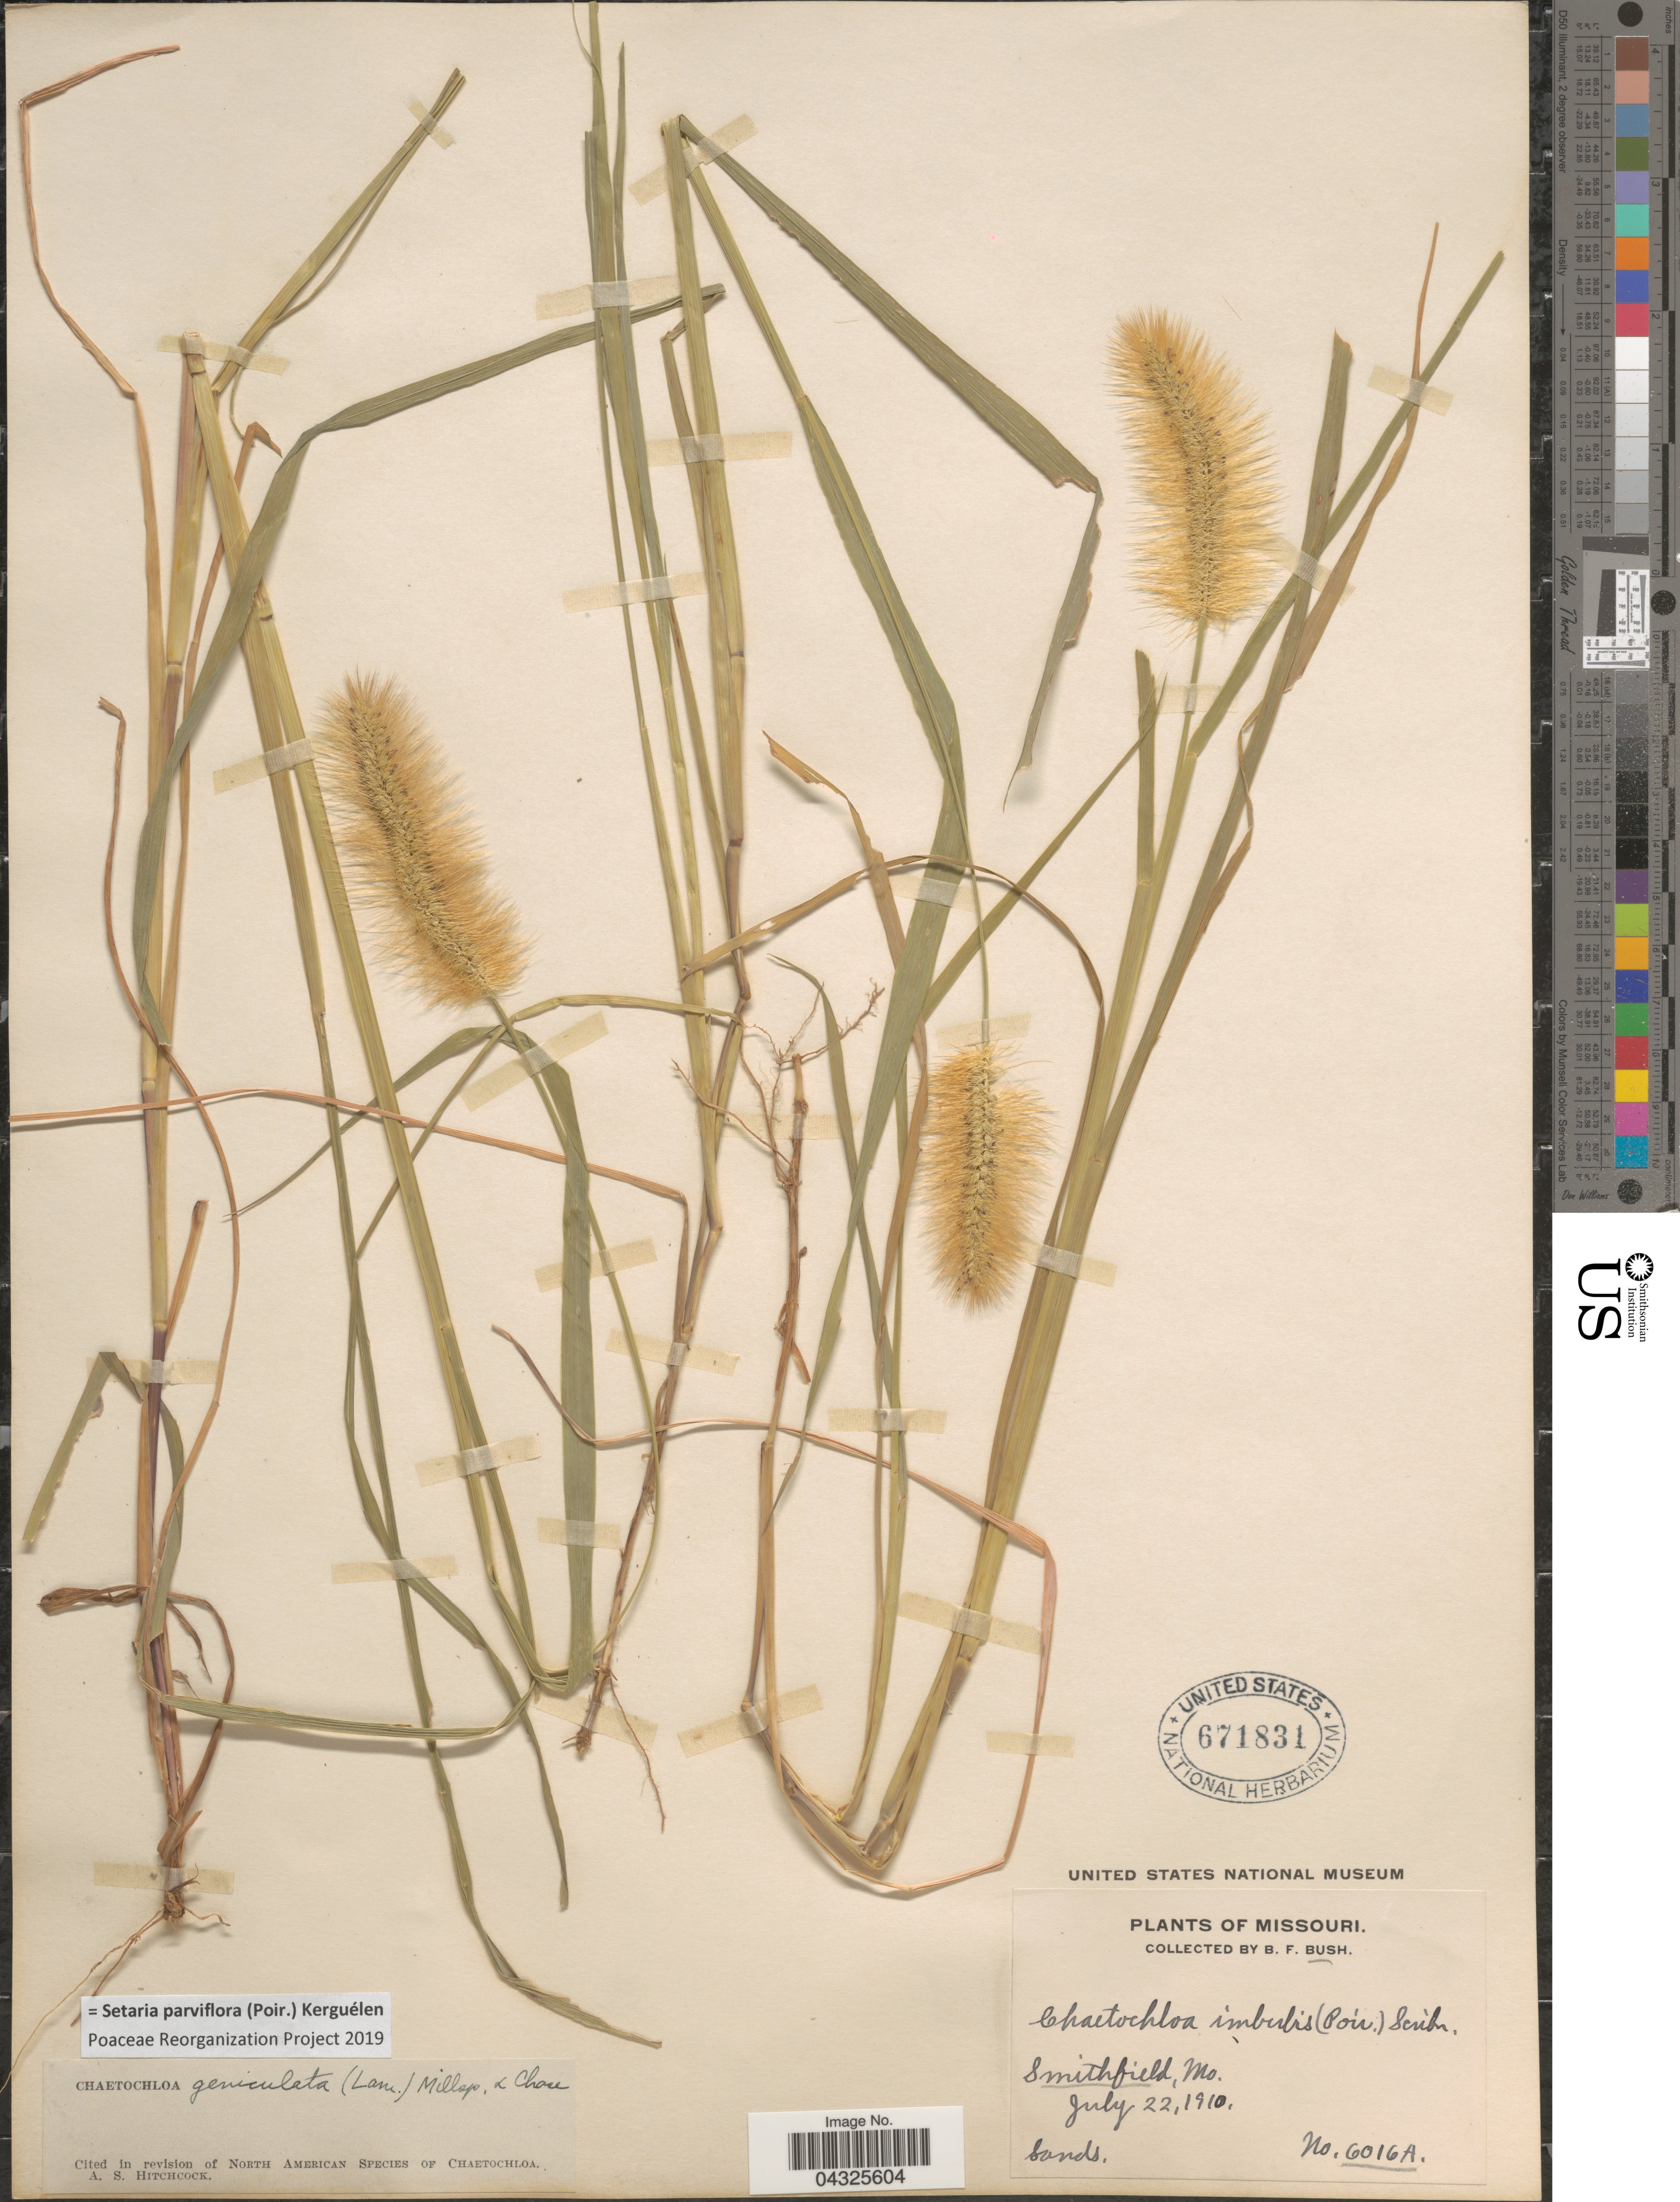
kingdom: Plantae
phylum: Tracheophyta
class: Liliopsida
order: Poales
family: Poaceae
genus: Setaria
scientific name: Setaria parviflora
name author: (Poir.) Kerguélen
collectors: B. F. Bush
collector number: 6016A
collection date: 1910-07-22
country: United States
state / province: Missouri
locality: Smithfield.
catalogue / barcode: US 671831